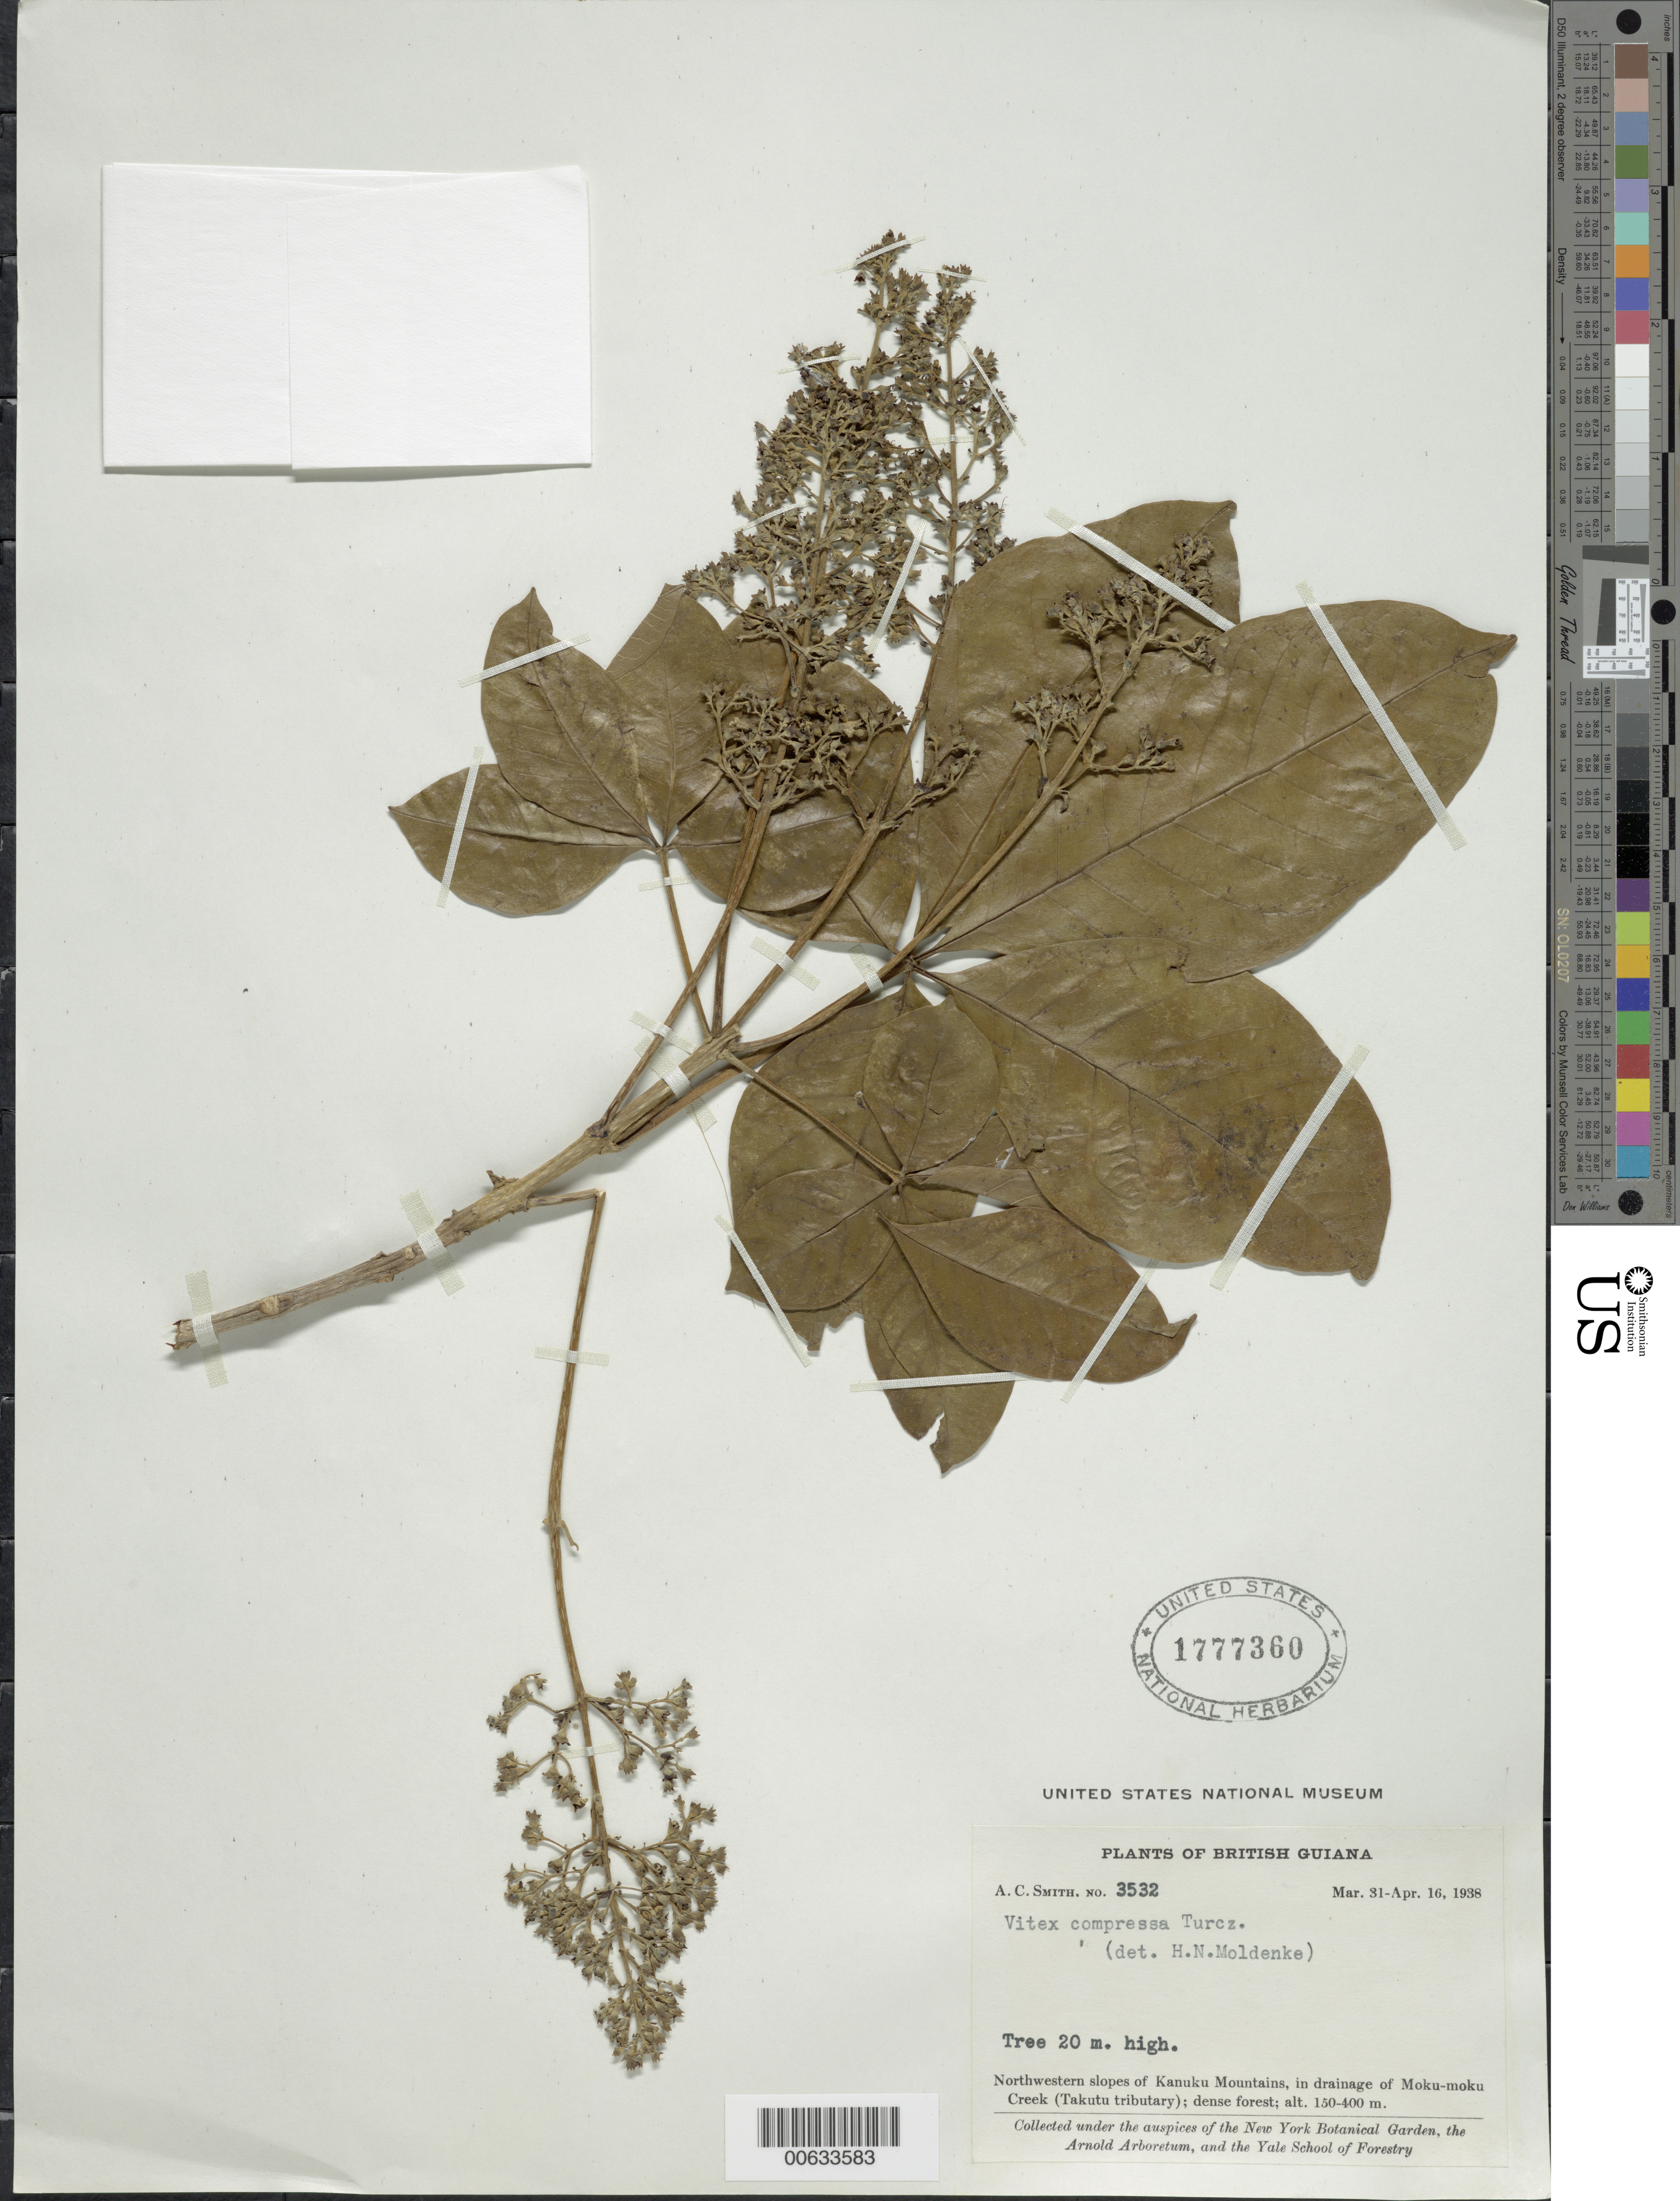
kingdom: Plantae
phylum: Tracheophyta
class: Magnoliopsida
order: Lamiales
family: Lamiaceae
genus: Vitex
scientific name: Vitex compressa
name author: Turcz.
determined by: Moldenke, H. N.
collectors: A. C. Smith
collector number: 3532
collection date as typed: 31-Mar-38 to 16-Apr-38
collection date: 1938-03-31/1938-04-16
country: Guyana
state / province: U. Takutu-U. Essequibo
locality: Kanuku Mts., NW slopes, in drainage of Moku-moku Creek (Takutu tributary)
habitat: Dense forest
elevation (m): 150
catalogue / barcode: US 1777360